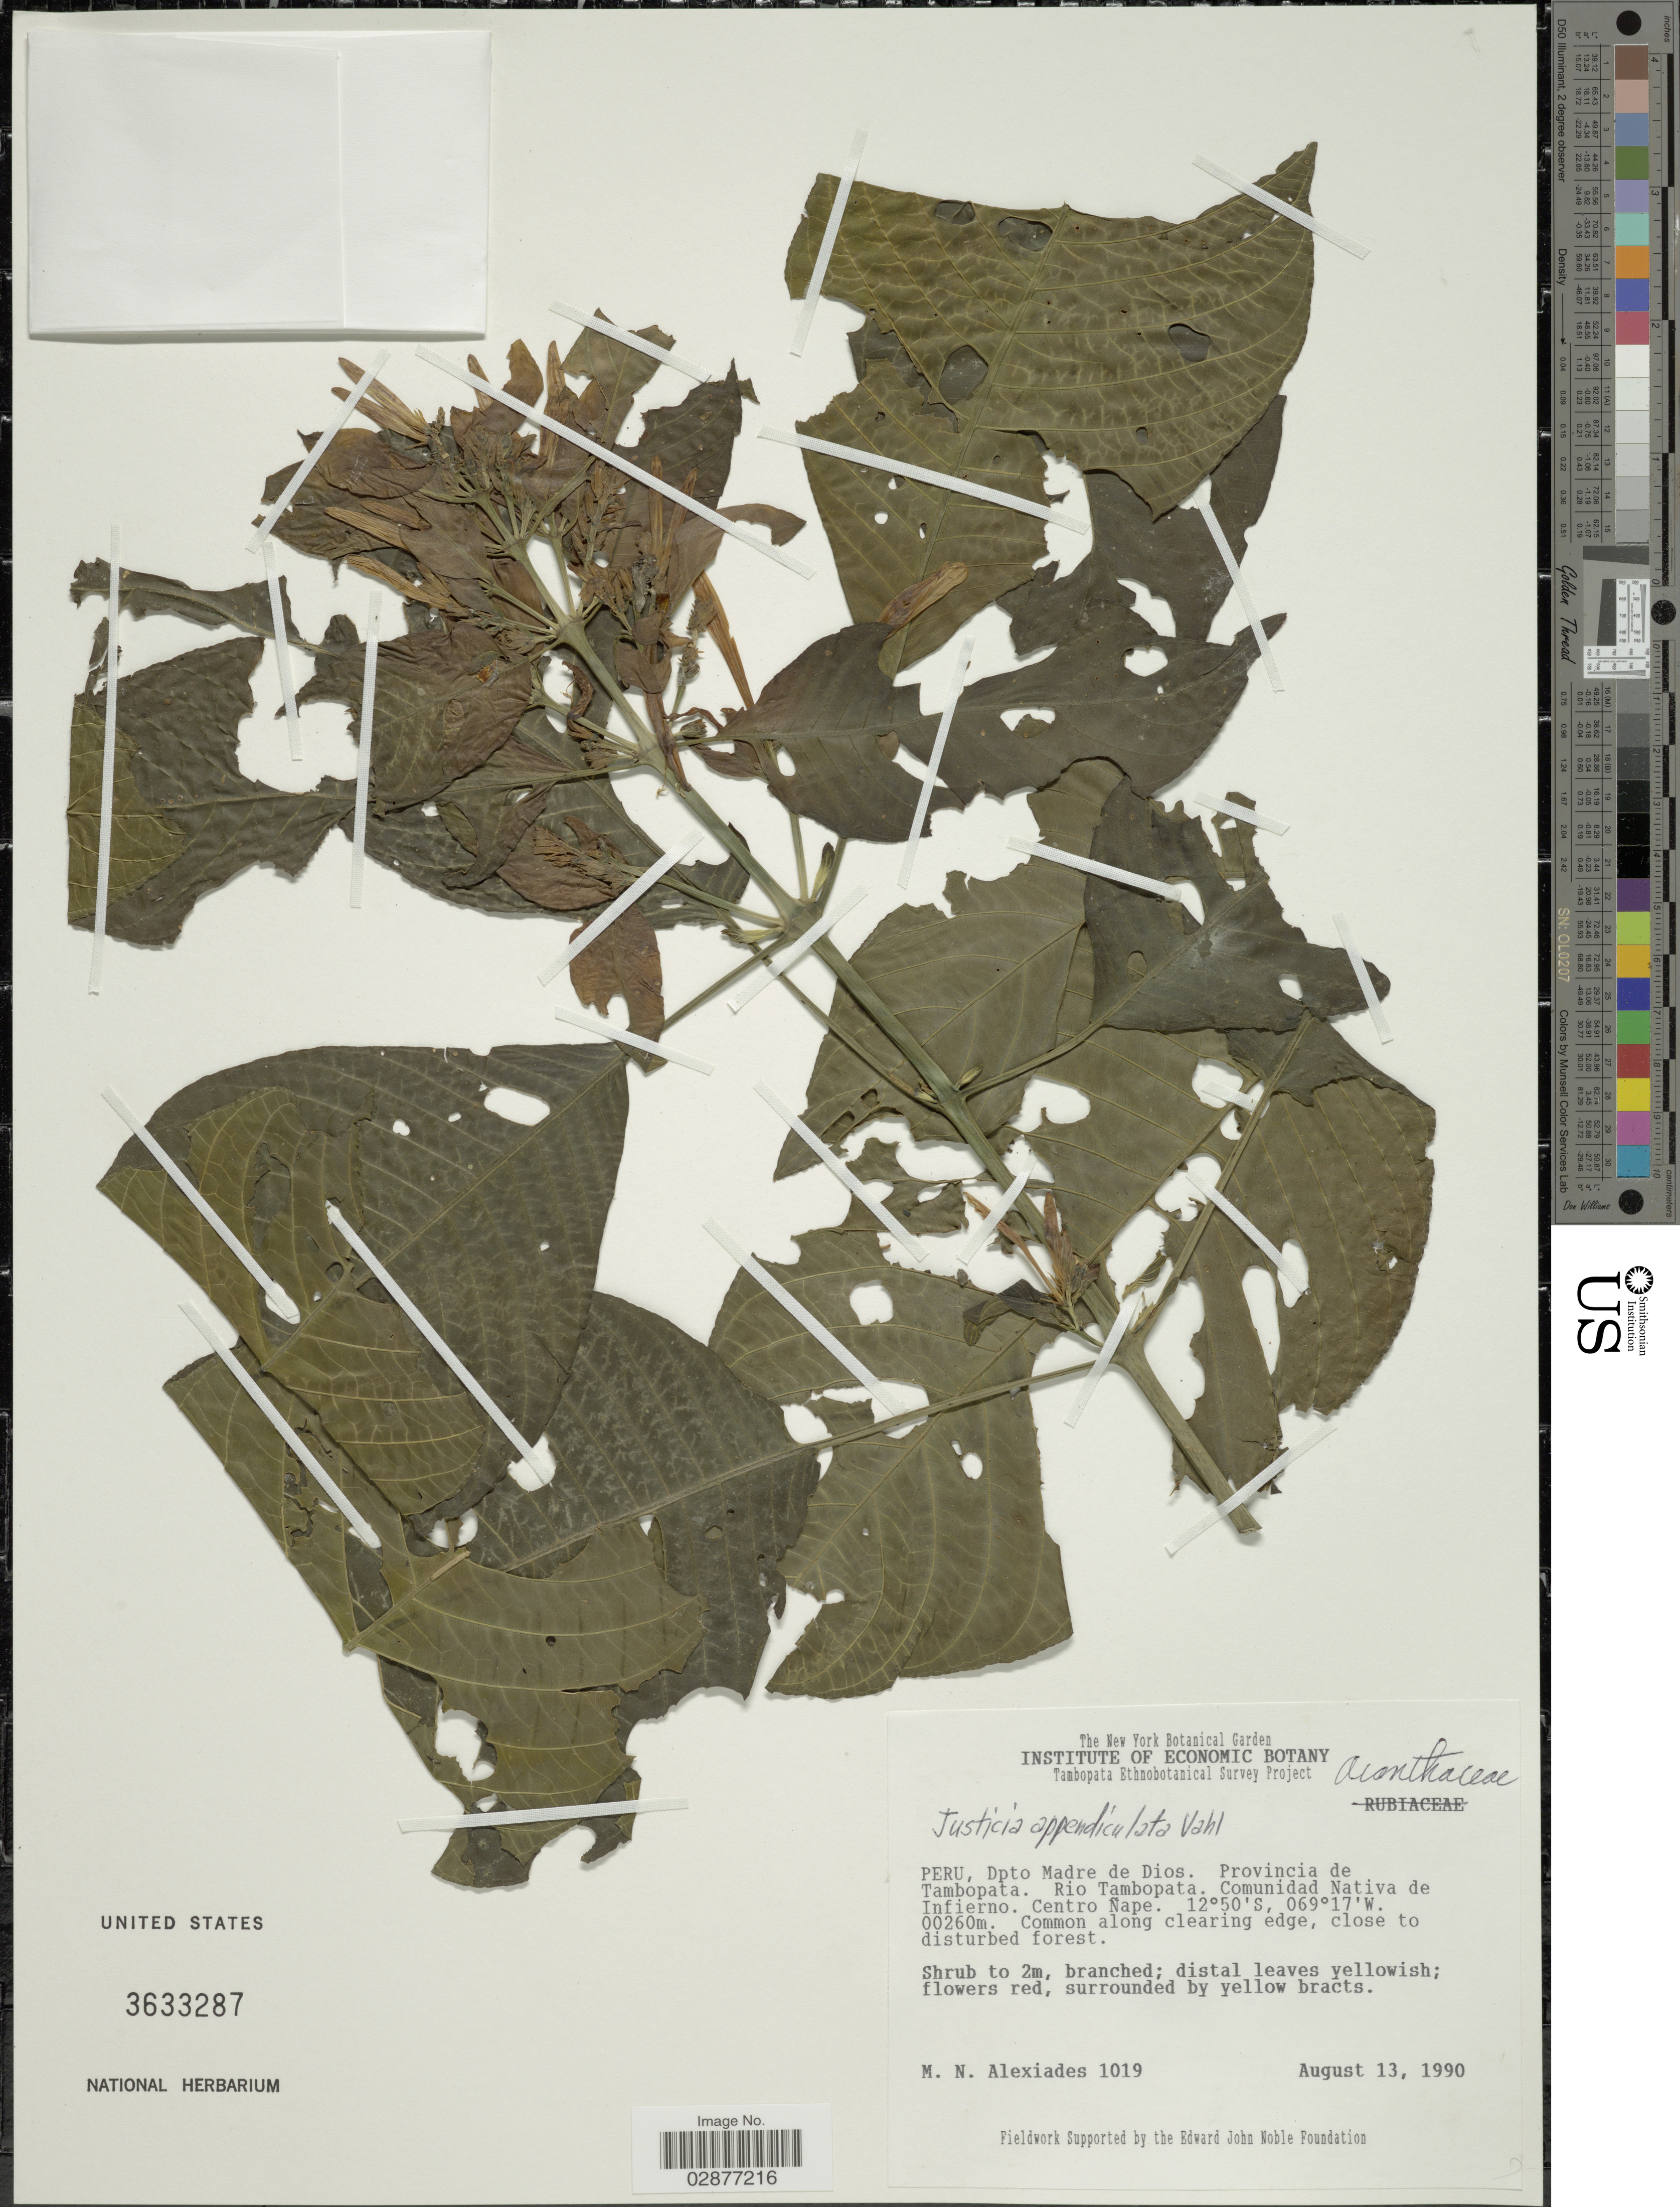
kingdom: Plantae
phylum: Tracheophyta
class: Magnoliopsida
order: Lamiales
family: Acanthaceae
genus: Justicia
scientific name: Justicia appendiculata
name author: (Ruiz & Pav.) Vahl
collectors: M. Alexiades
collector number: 1019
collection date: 1990-08-13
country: Peru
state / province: Madre de Dios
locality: Dpto Madre de Dios. Provincia de Tambopata. Rio Tambapata. Comunidad Nativa de Infierno. Centro Ñape.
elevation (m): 260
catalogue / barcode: US 3633287